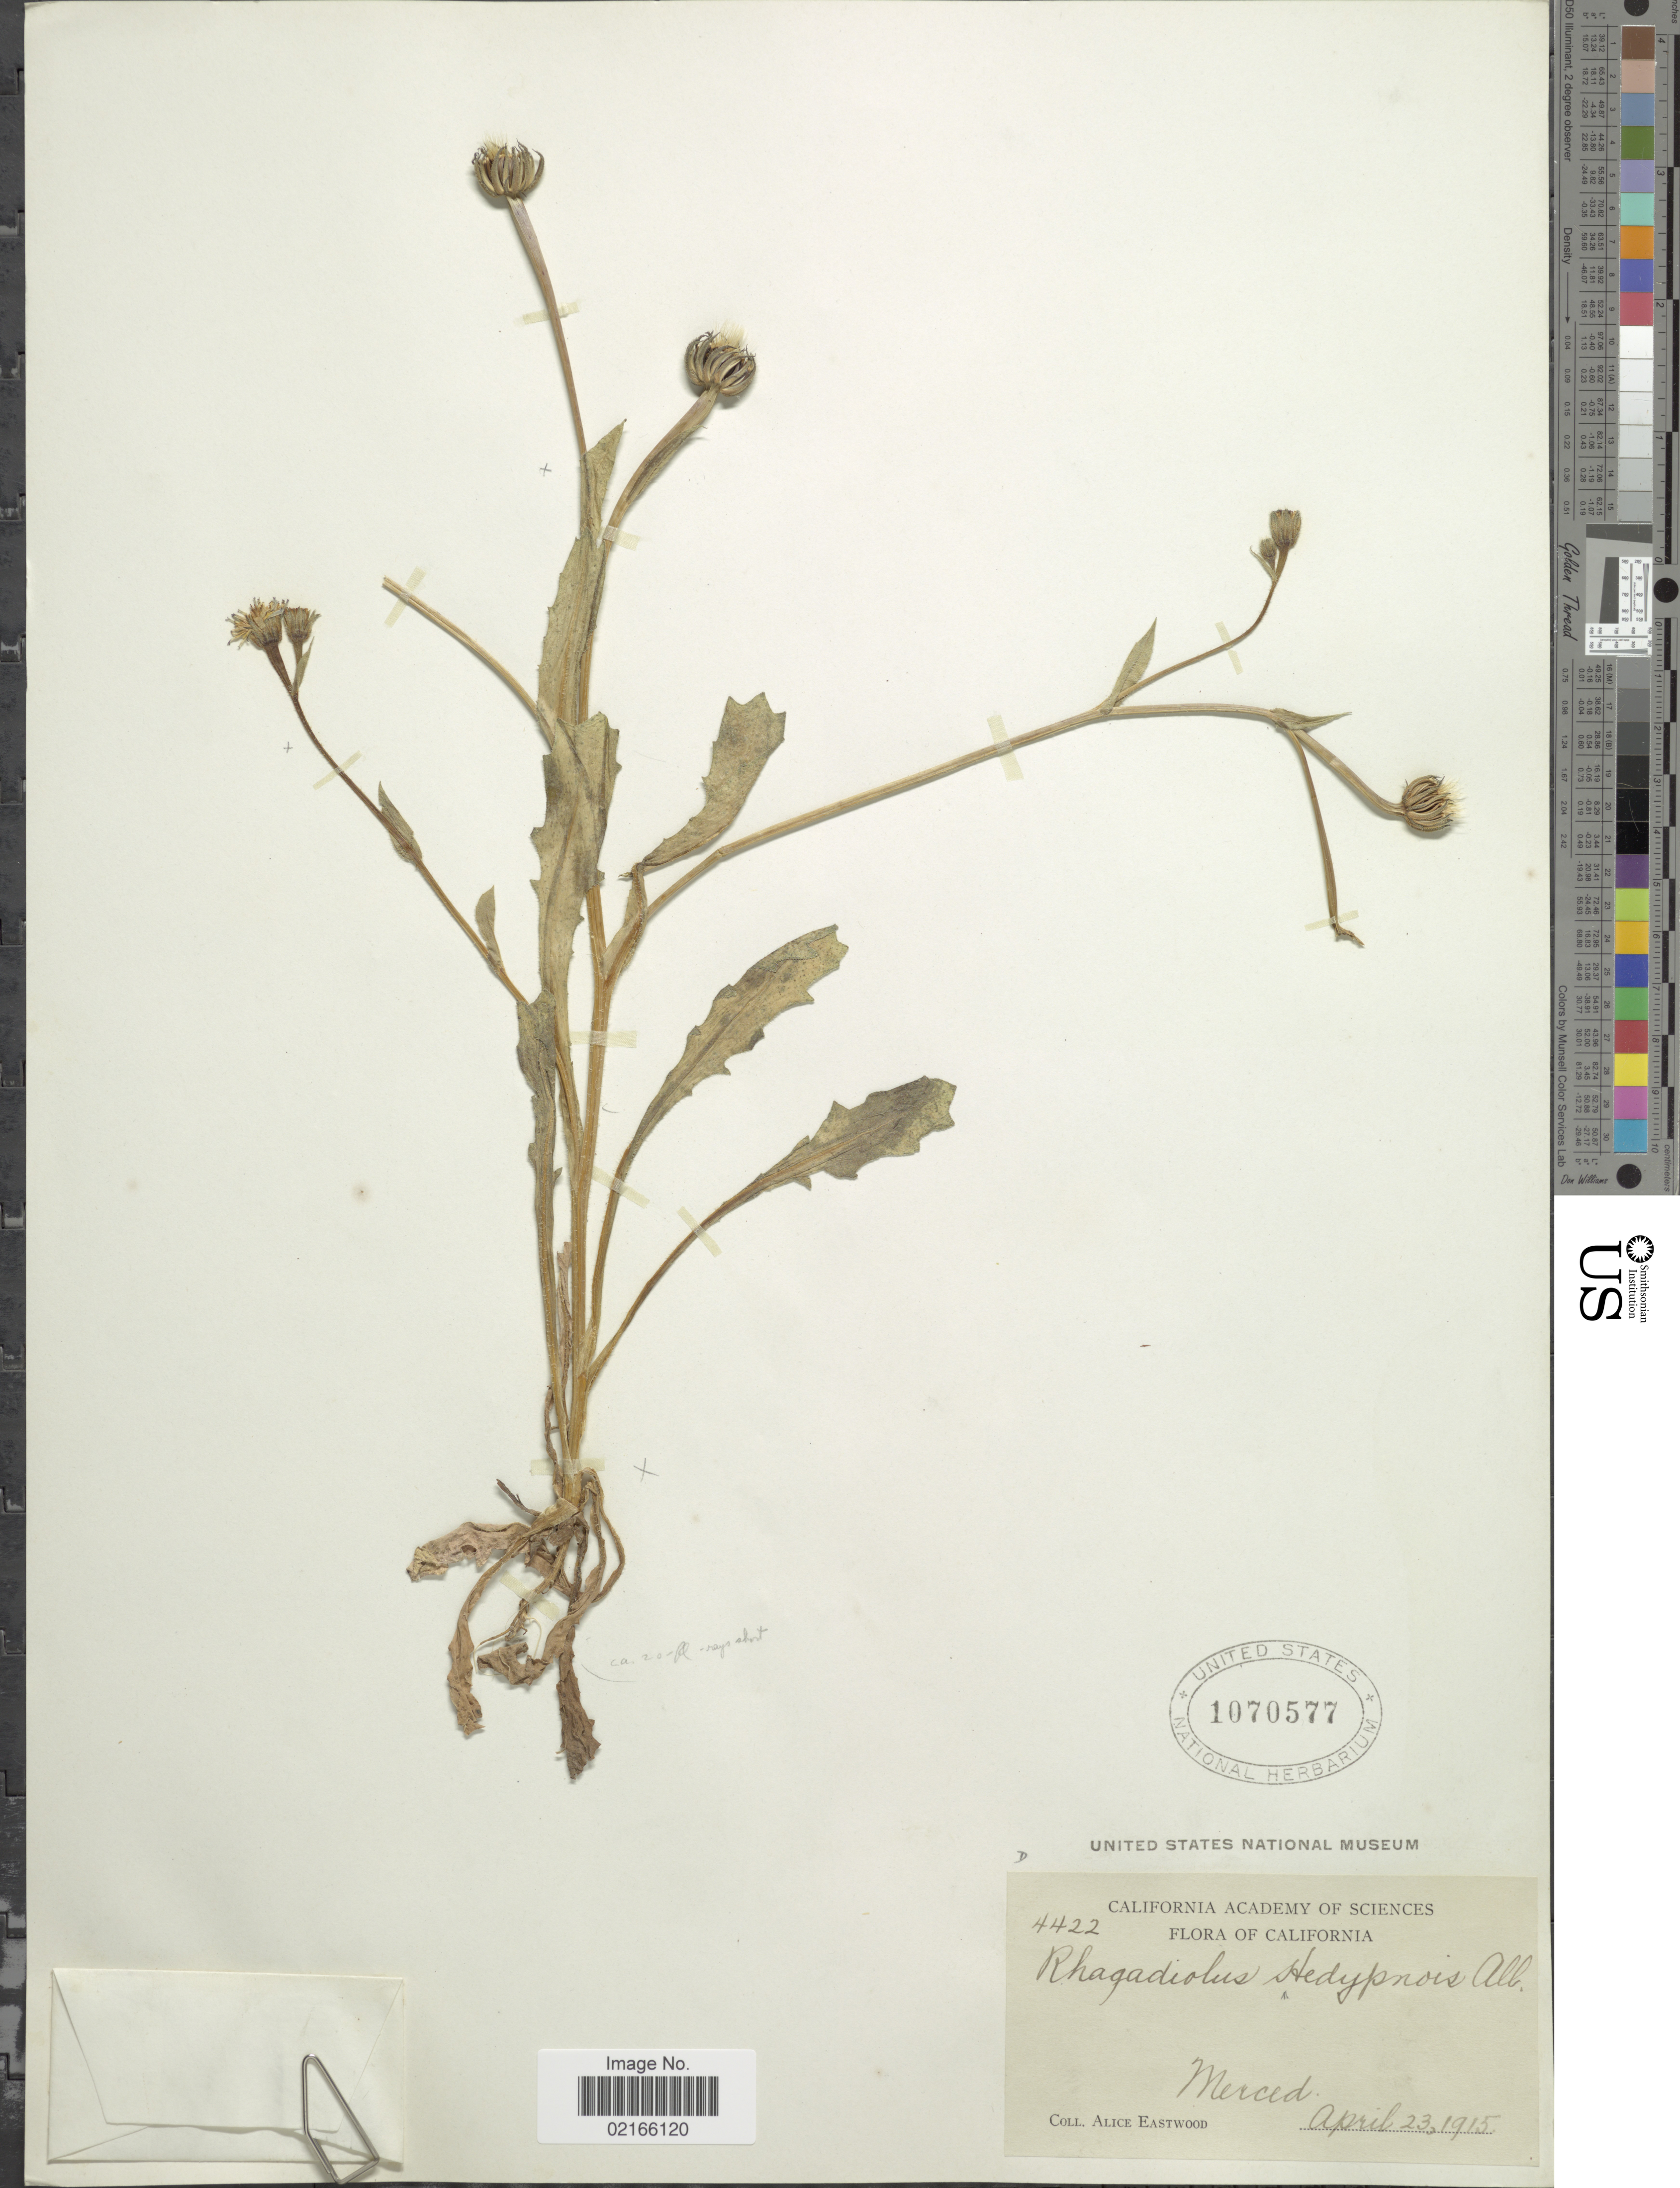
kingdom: Plantae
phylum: Tracheophyta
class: Magnoliopsida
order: Asterales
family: Asteraceae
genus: Rhagadiolus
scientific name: Rhagadiolus sp.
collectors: A. Eastwood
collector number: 4422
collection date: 1915-04-23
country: United States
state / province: California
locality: Merced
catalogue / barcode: US 1070577